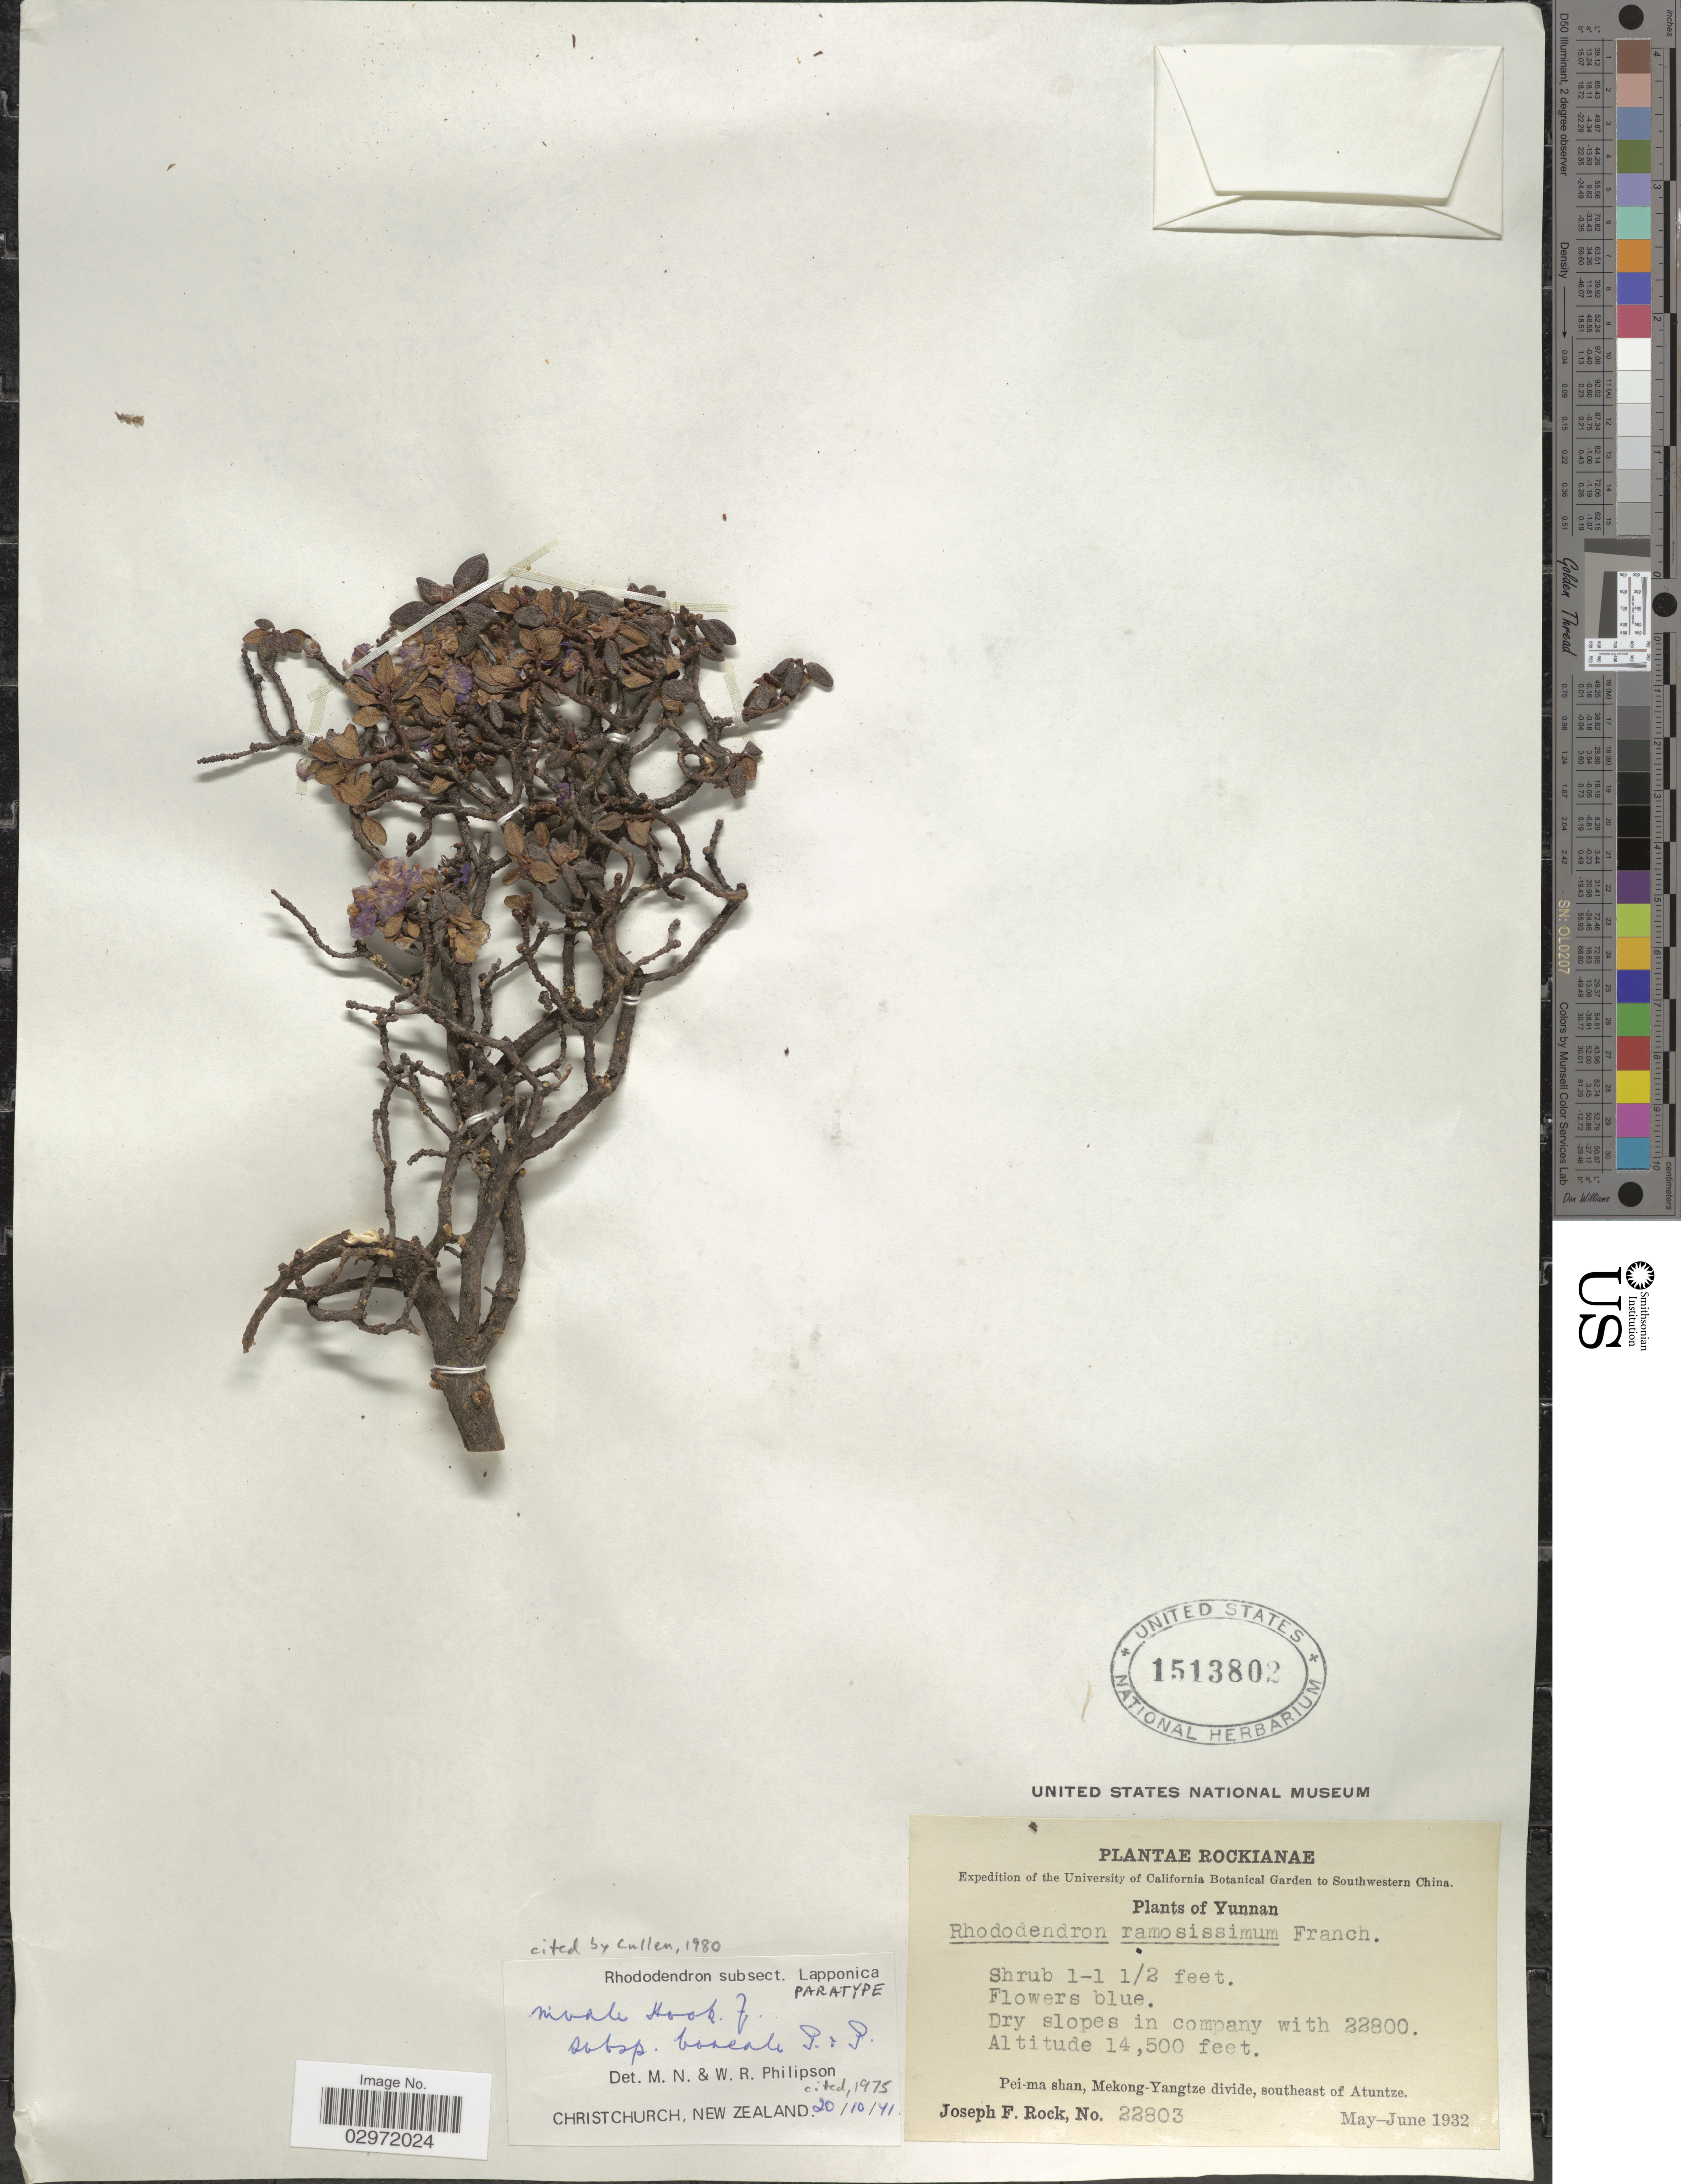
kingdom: Plantae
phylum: Tracheophyta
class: Magnoliopsida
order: Ericales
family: Ericaceae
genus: Rhododendron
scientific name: Rhododendron nivale subsp. boreale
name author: Philipson & M. N. Philipson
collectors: J. F. Rock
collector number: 22803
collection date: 1932-05/1932-06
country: China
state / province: Yunnan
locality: Southwestern China, Pei-ma shan, Mekong-Yangtze divide, southeast of Atuntze.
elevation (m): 4420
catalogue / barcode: US 1513802